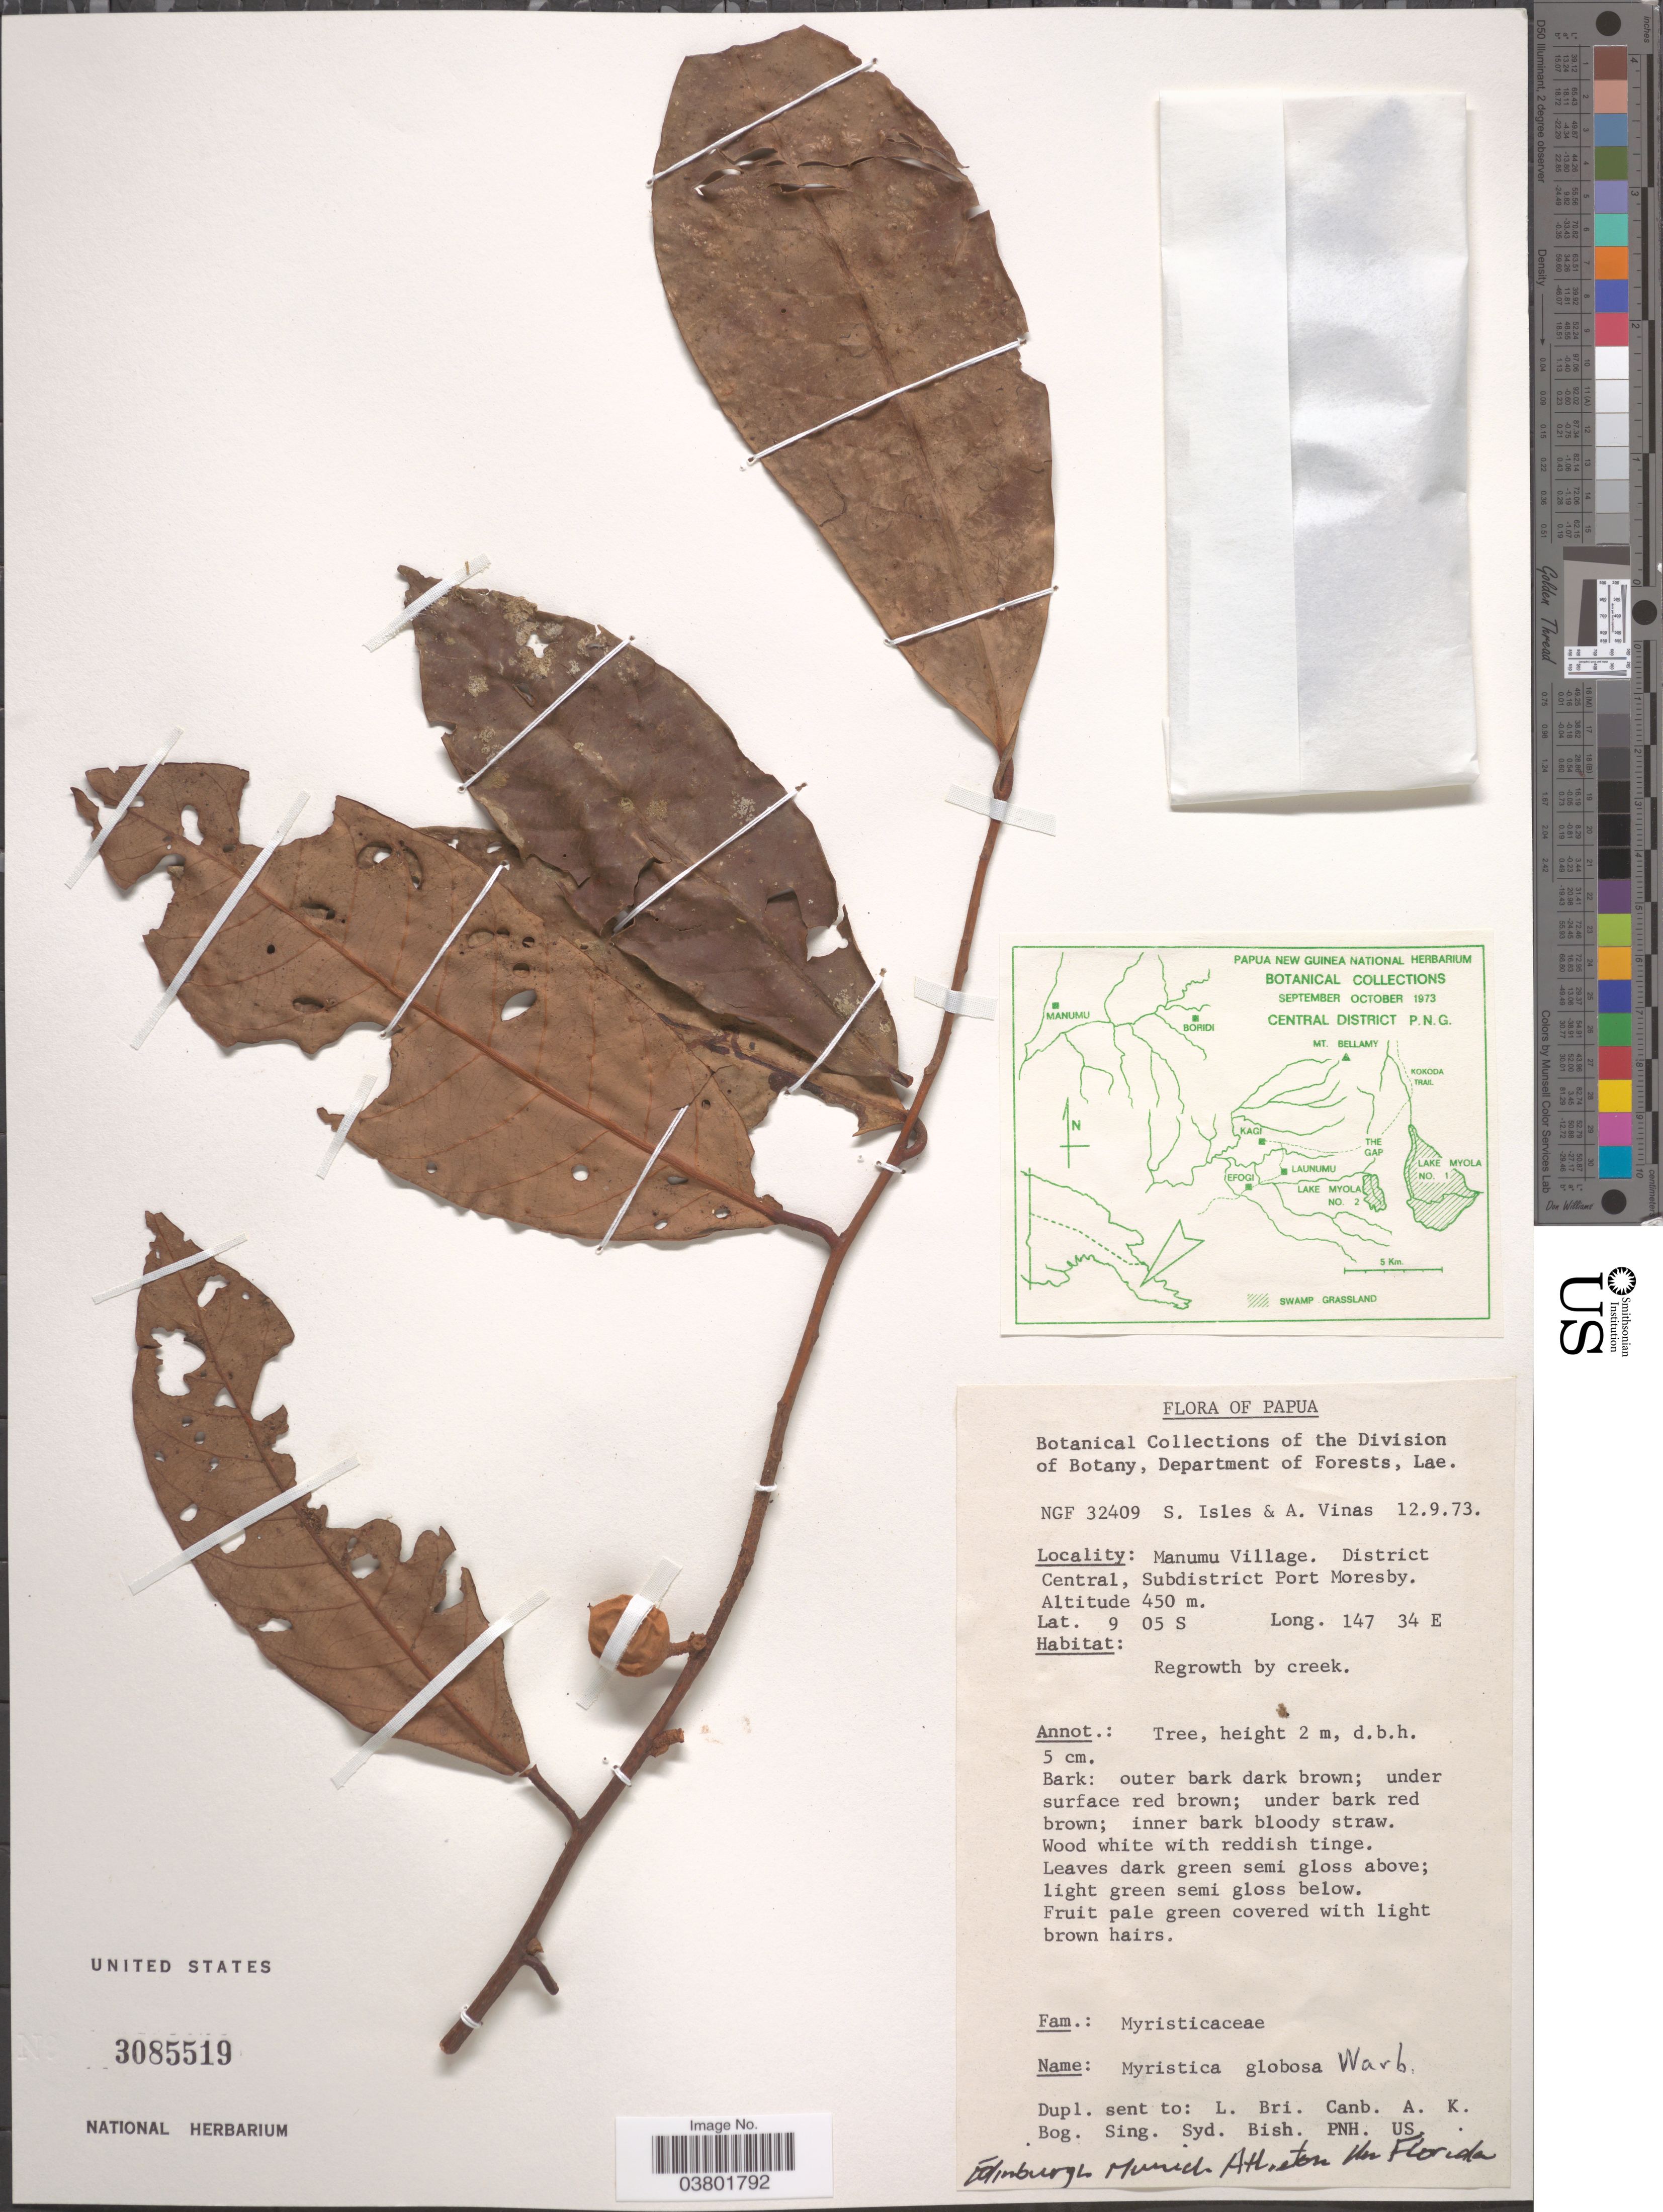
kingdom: Plantae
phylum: Tracheophyta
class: Magnoliopsida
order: Magnoliales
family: Myristicaceae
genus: Myristica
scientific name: Myristica globosa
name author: Warb.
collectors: S. Isles & A. Vinas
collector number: NGF32409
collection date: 1973-09-12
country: Papua New Guinea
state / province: Central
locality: Papua. Manumu Village. District Central, Subdistrict Port Moresby.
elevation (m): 450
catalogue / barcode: US 3085519